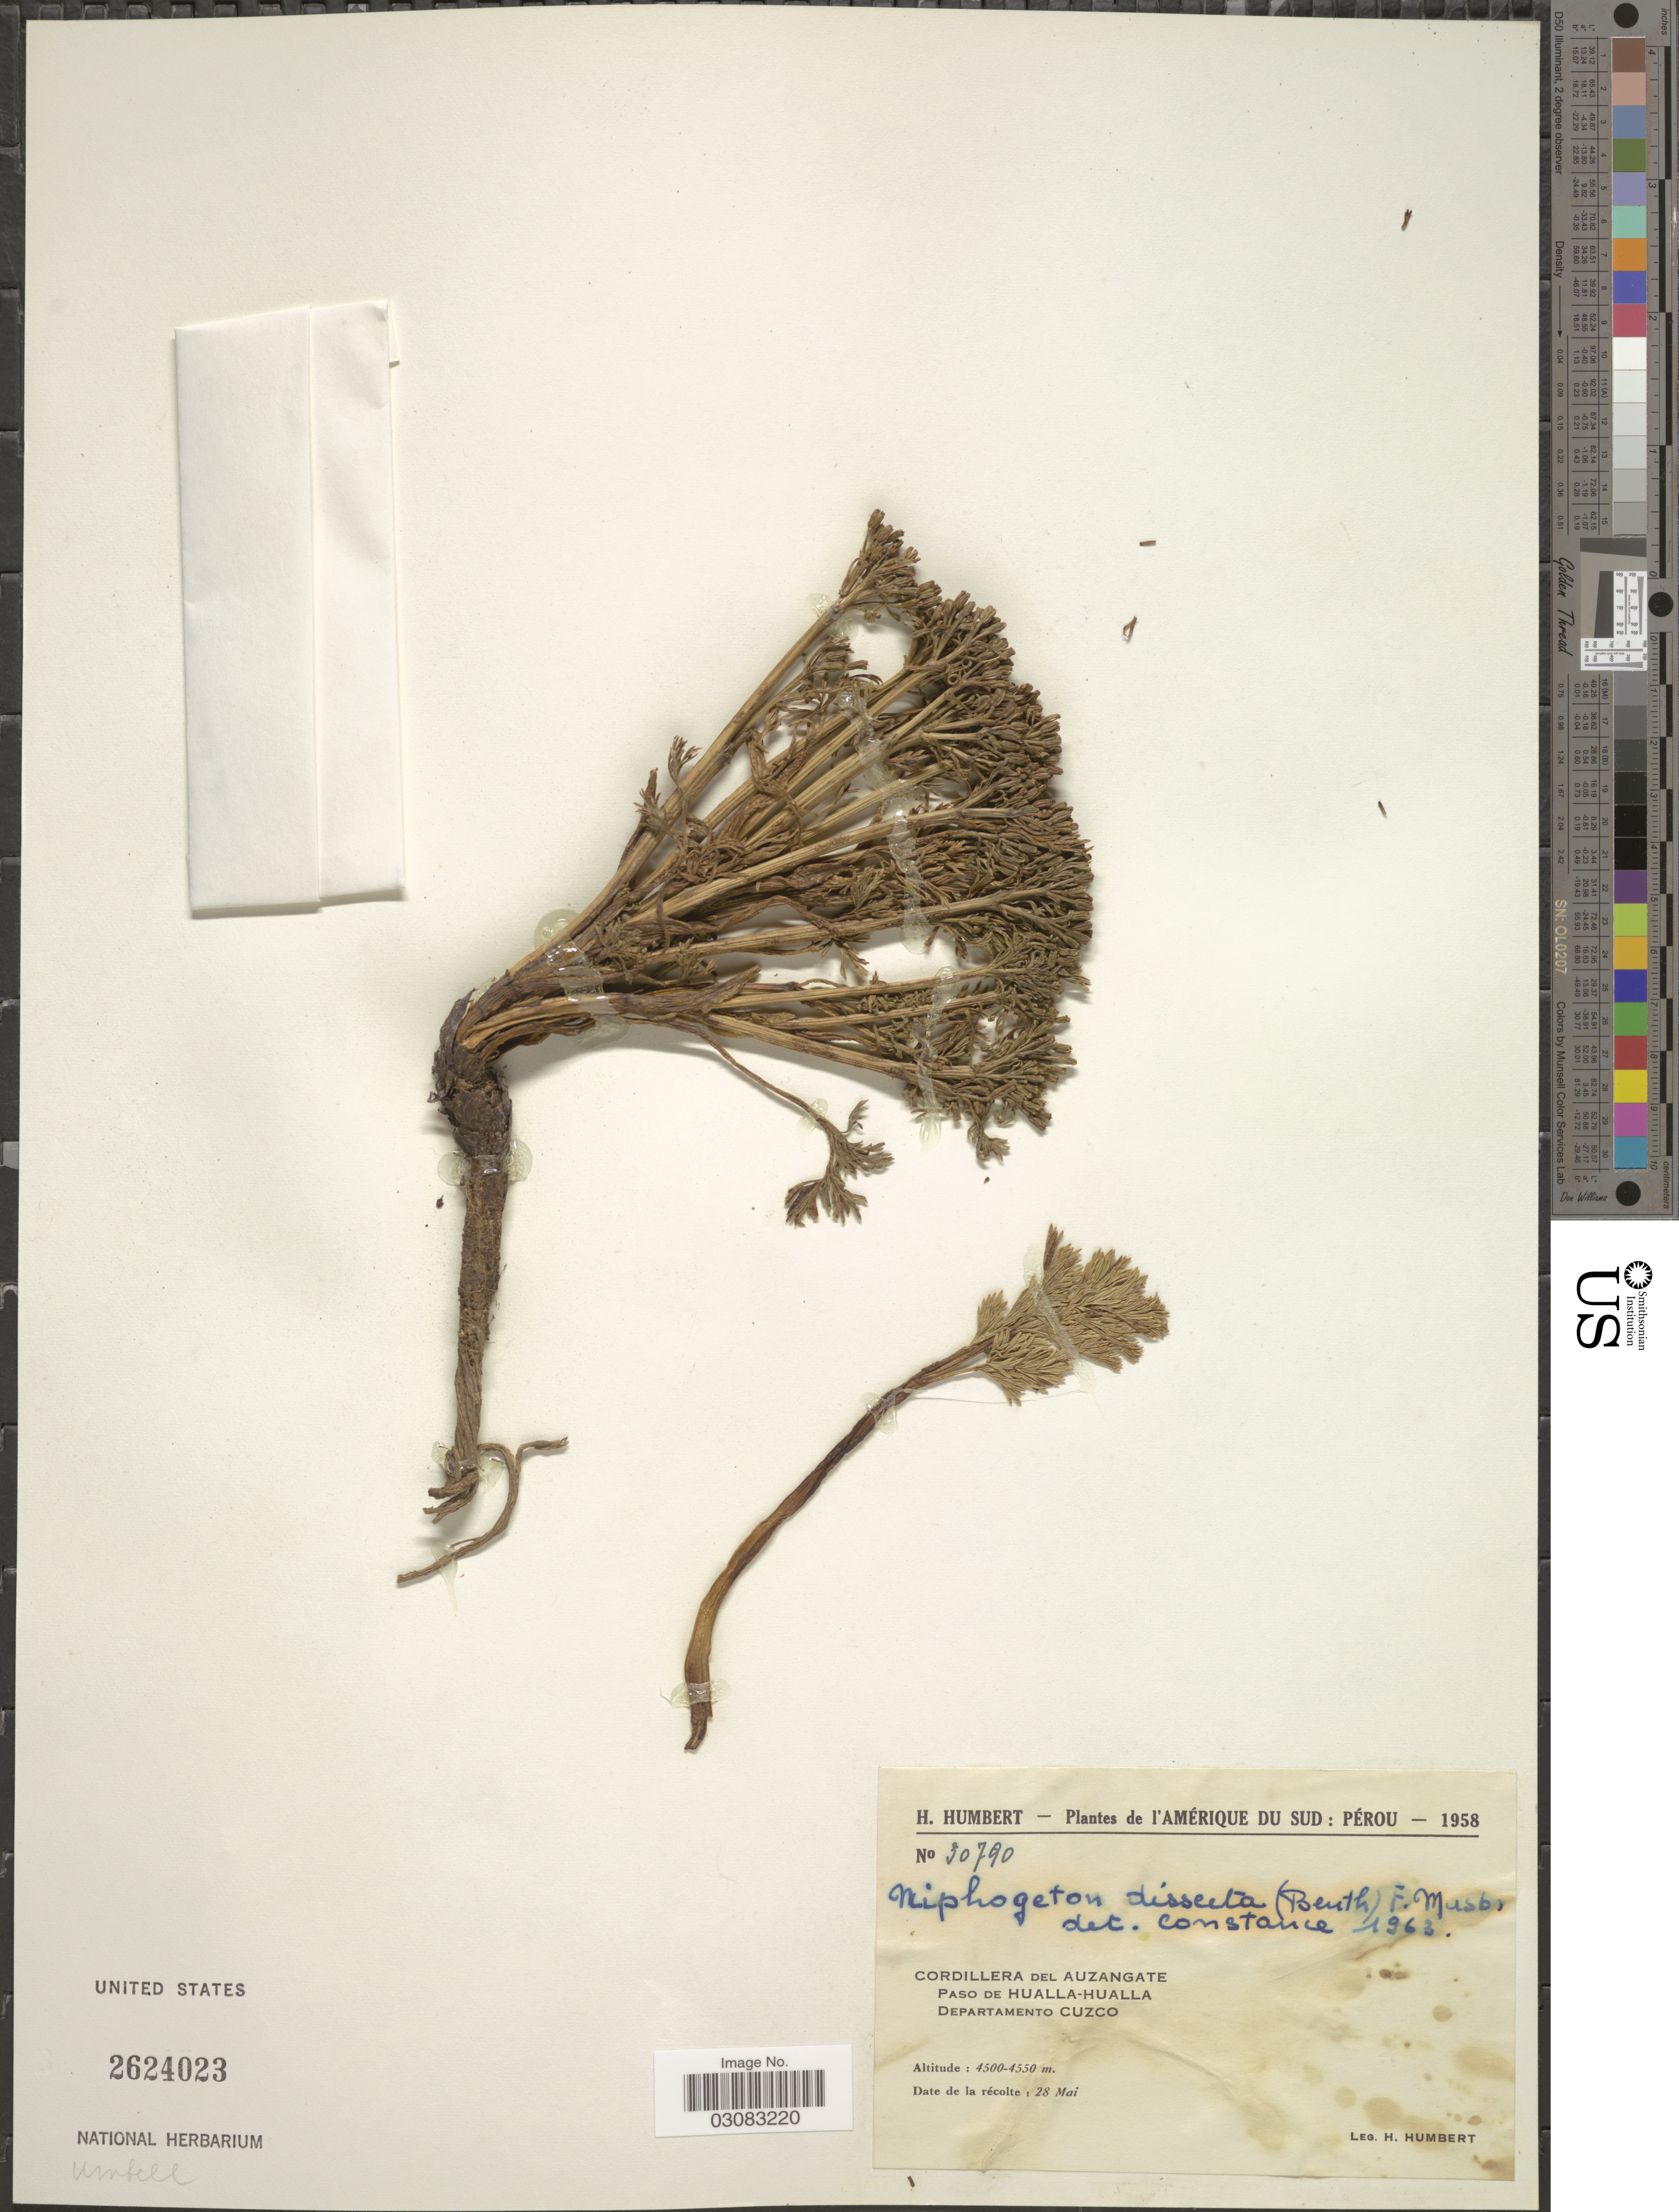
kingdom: Plantae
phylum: Tracheophyta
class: Magnoliopsida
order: Apiales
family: Apiaceae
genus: Niphogeton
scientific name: Niphogeton dissecta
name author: (Benth.) J.F. Macbr.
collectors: H. Humbert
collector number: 30790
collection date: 1958-05-28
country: Peru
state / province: Cusco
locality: L'Amerique du Sud. Cordillera del Auzangate. Paso de Hualla-Hualla. Departamento Cuzco.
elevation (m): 4500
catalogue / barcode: US 2624023